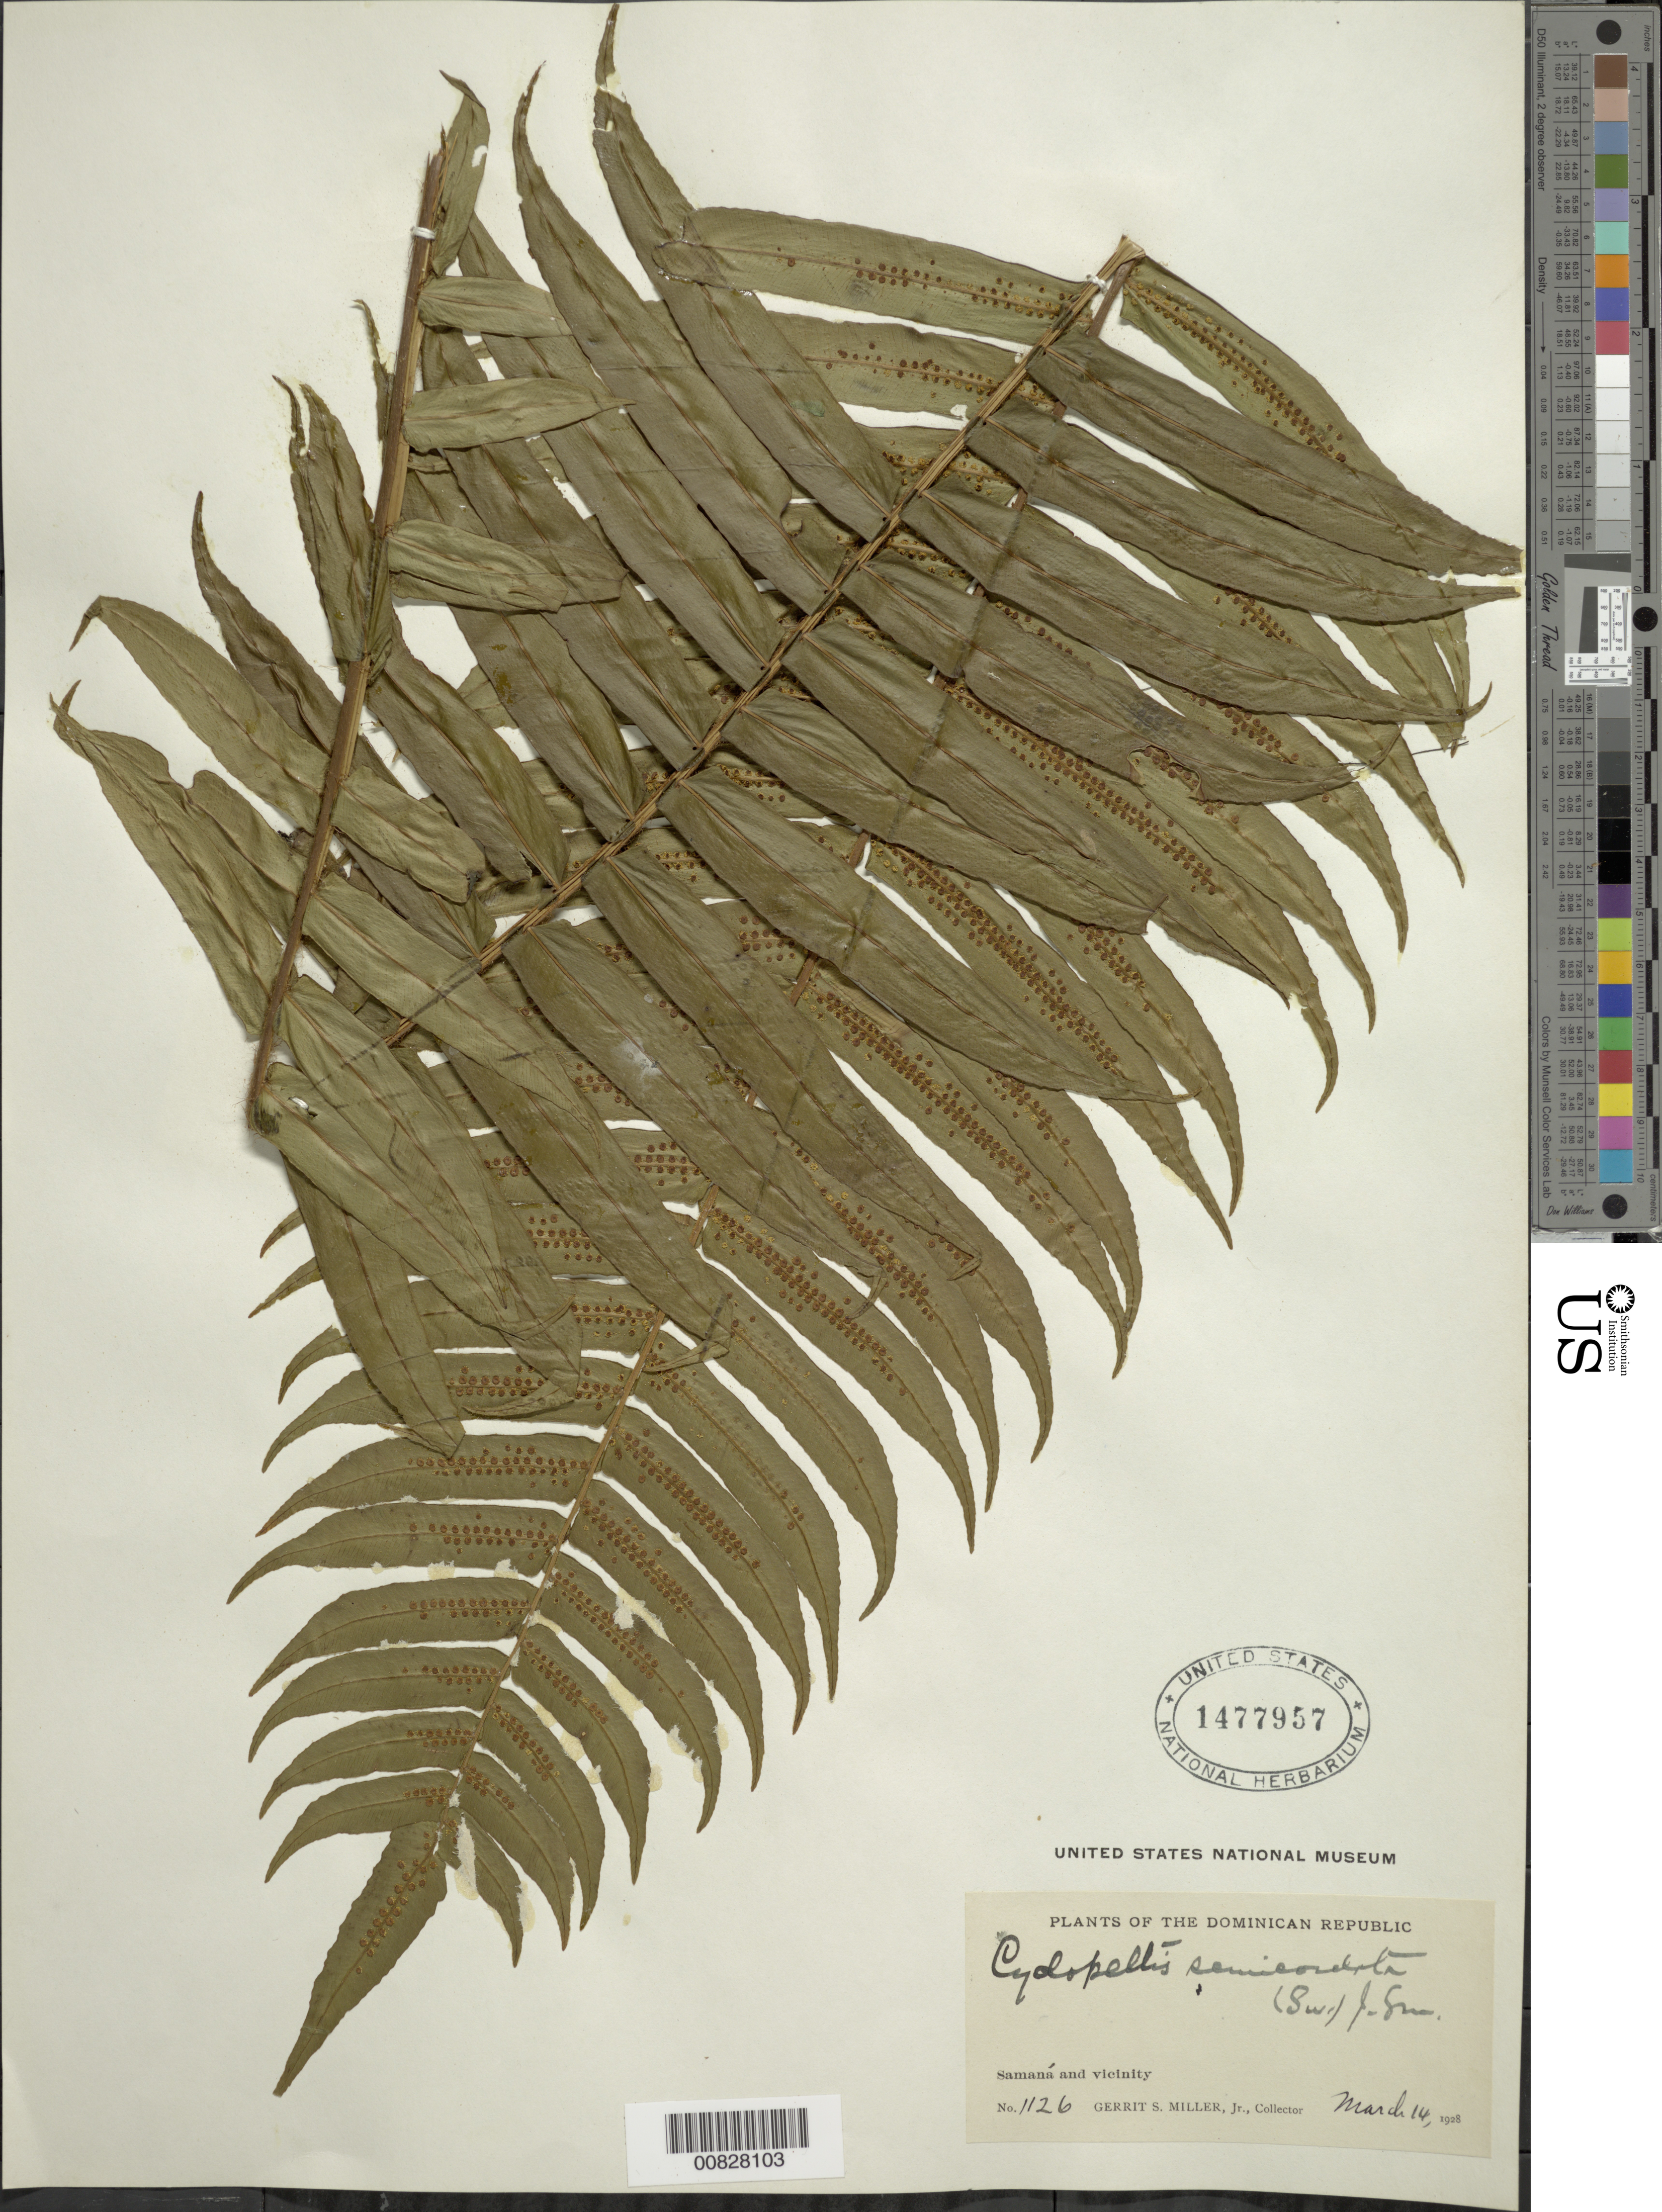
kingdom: Plantae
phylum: Tracheophyta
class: Polypodiopsida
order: Polypodiales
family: Lomariopsidaceae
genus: Cyclopeltis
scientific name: Cyclopeltis semicordata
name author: (Sw.) J. Sm.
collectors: G. S. Miller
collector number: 1126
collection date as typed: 16 Mar 1928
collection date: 1928-03-16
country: Dominican Republic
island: Hispaniola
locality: Samaná and vicinity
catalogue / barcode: US 1477957